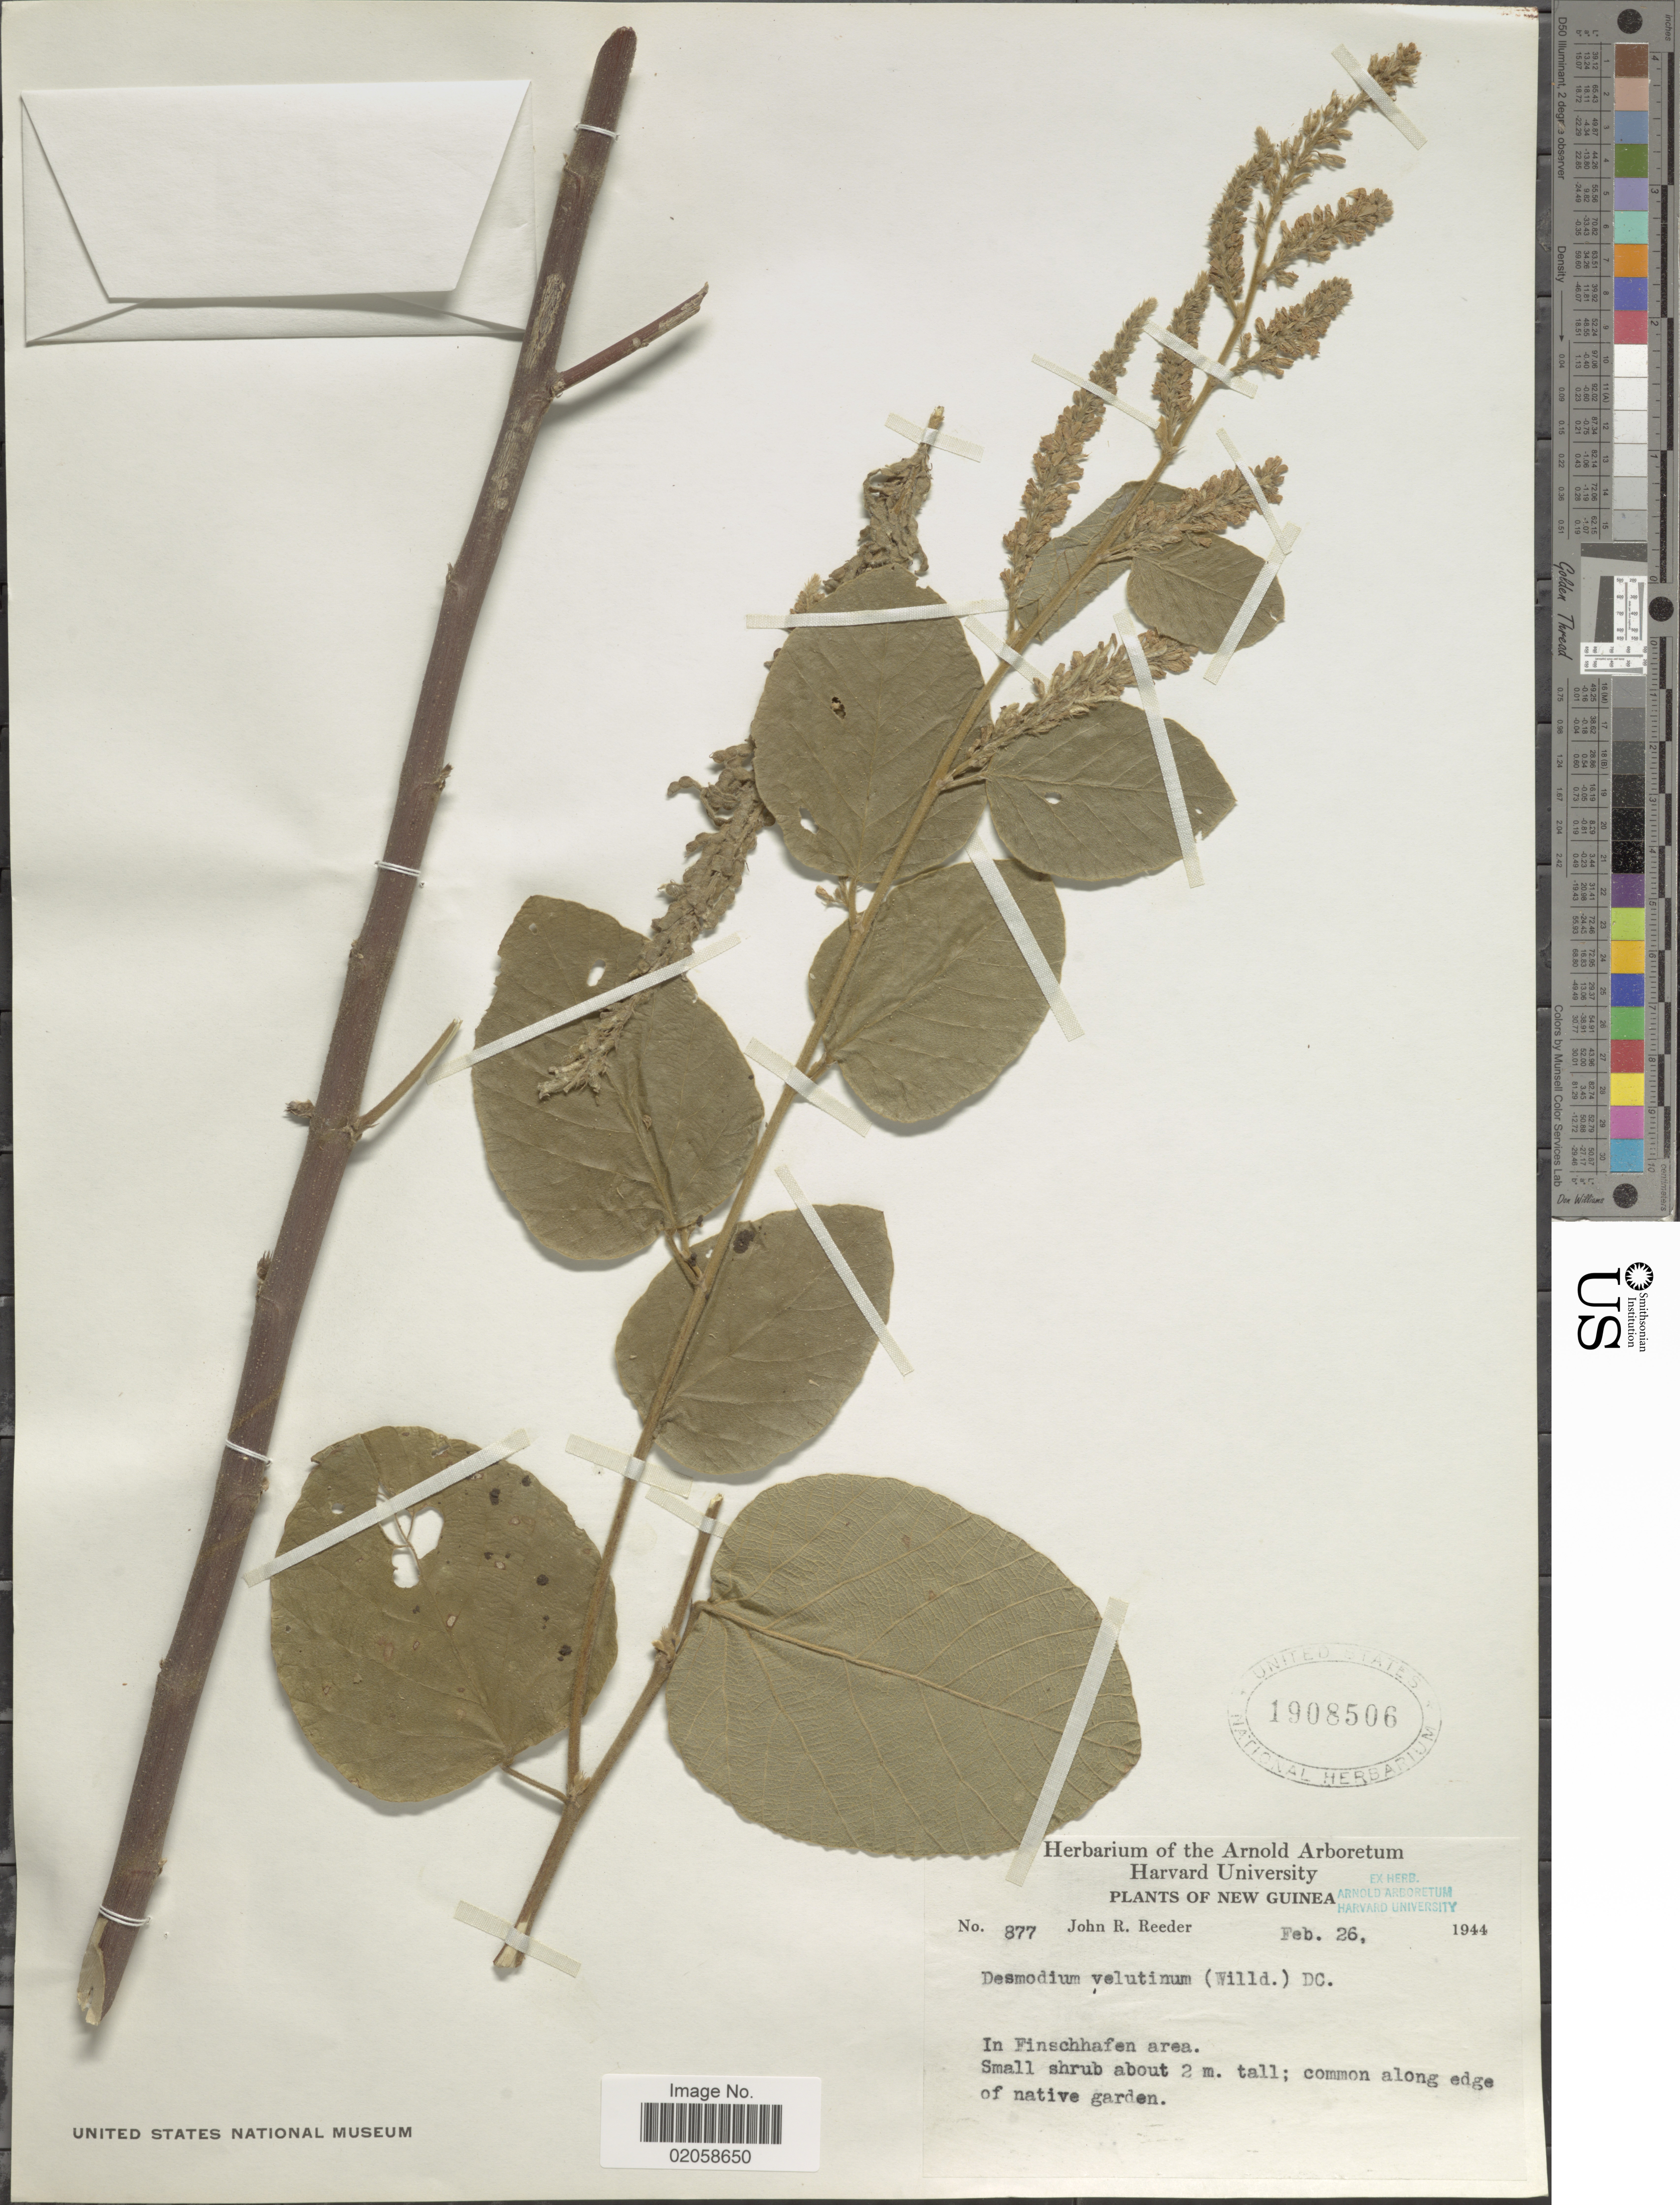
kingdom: Plantae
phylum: Tracheophyta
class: Magnoliopsida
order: Fabales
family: Fabaceae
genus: Polhillides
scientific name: Polhillides velutina subsp. velutina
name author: (Willd.) H. Ohashi & K. Ohashi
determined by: Strong, Mark T., (BOT), Smithsonian Institution - National Museum of Natural History (UNITED STATES)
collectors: J. R. Reeder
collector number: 877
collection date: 1944-02-26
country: Papua New Guinea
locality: In Finschhafen area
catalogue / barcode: US 1908506